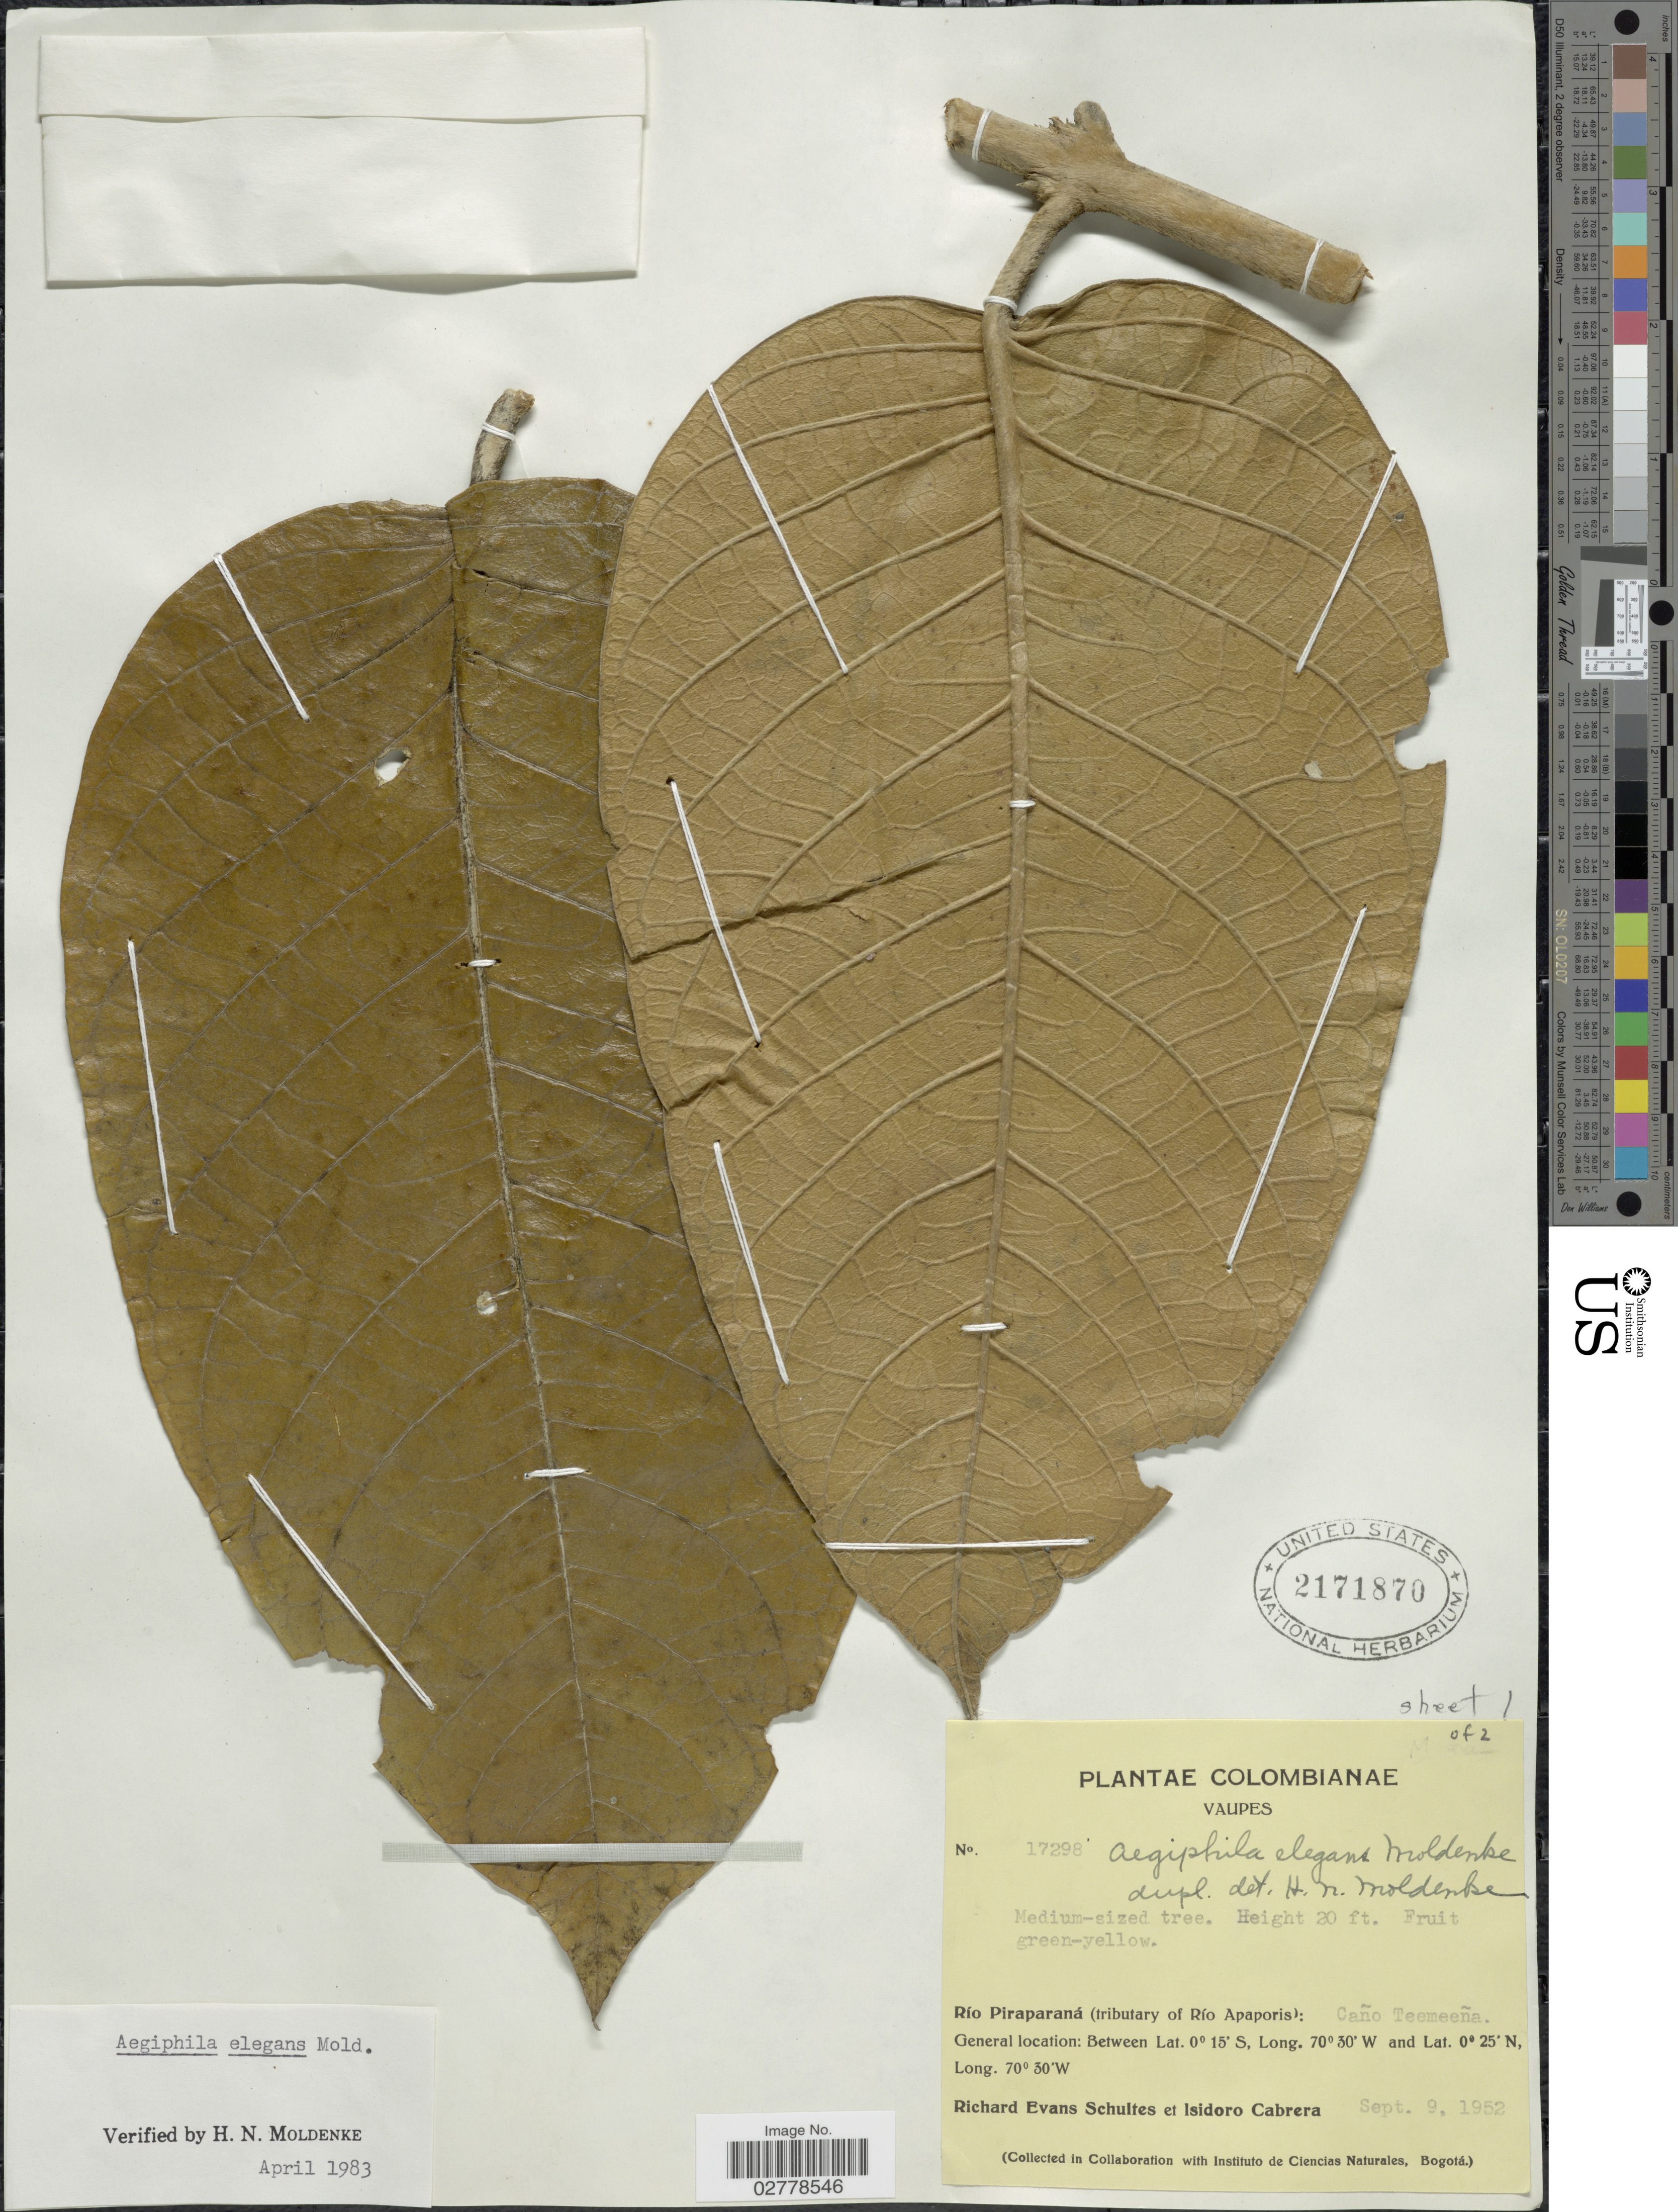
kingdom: Plantae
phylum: Tracheophyta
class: Magnoliopsida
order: Lamiales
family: Lamiaceae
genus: Aegiphila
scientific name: Aegiphila elegans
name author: Moldenke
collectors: R. E. Schultes & I. Cabrera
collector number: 17298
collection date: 1952-09-09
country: Colombia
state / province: Vaupés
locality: Río Piraparaná (tributary of Rîo Apaporis): Caño Teemeeña.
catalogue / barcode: US 2171870